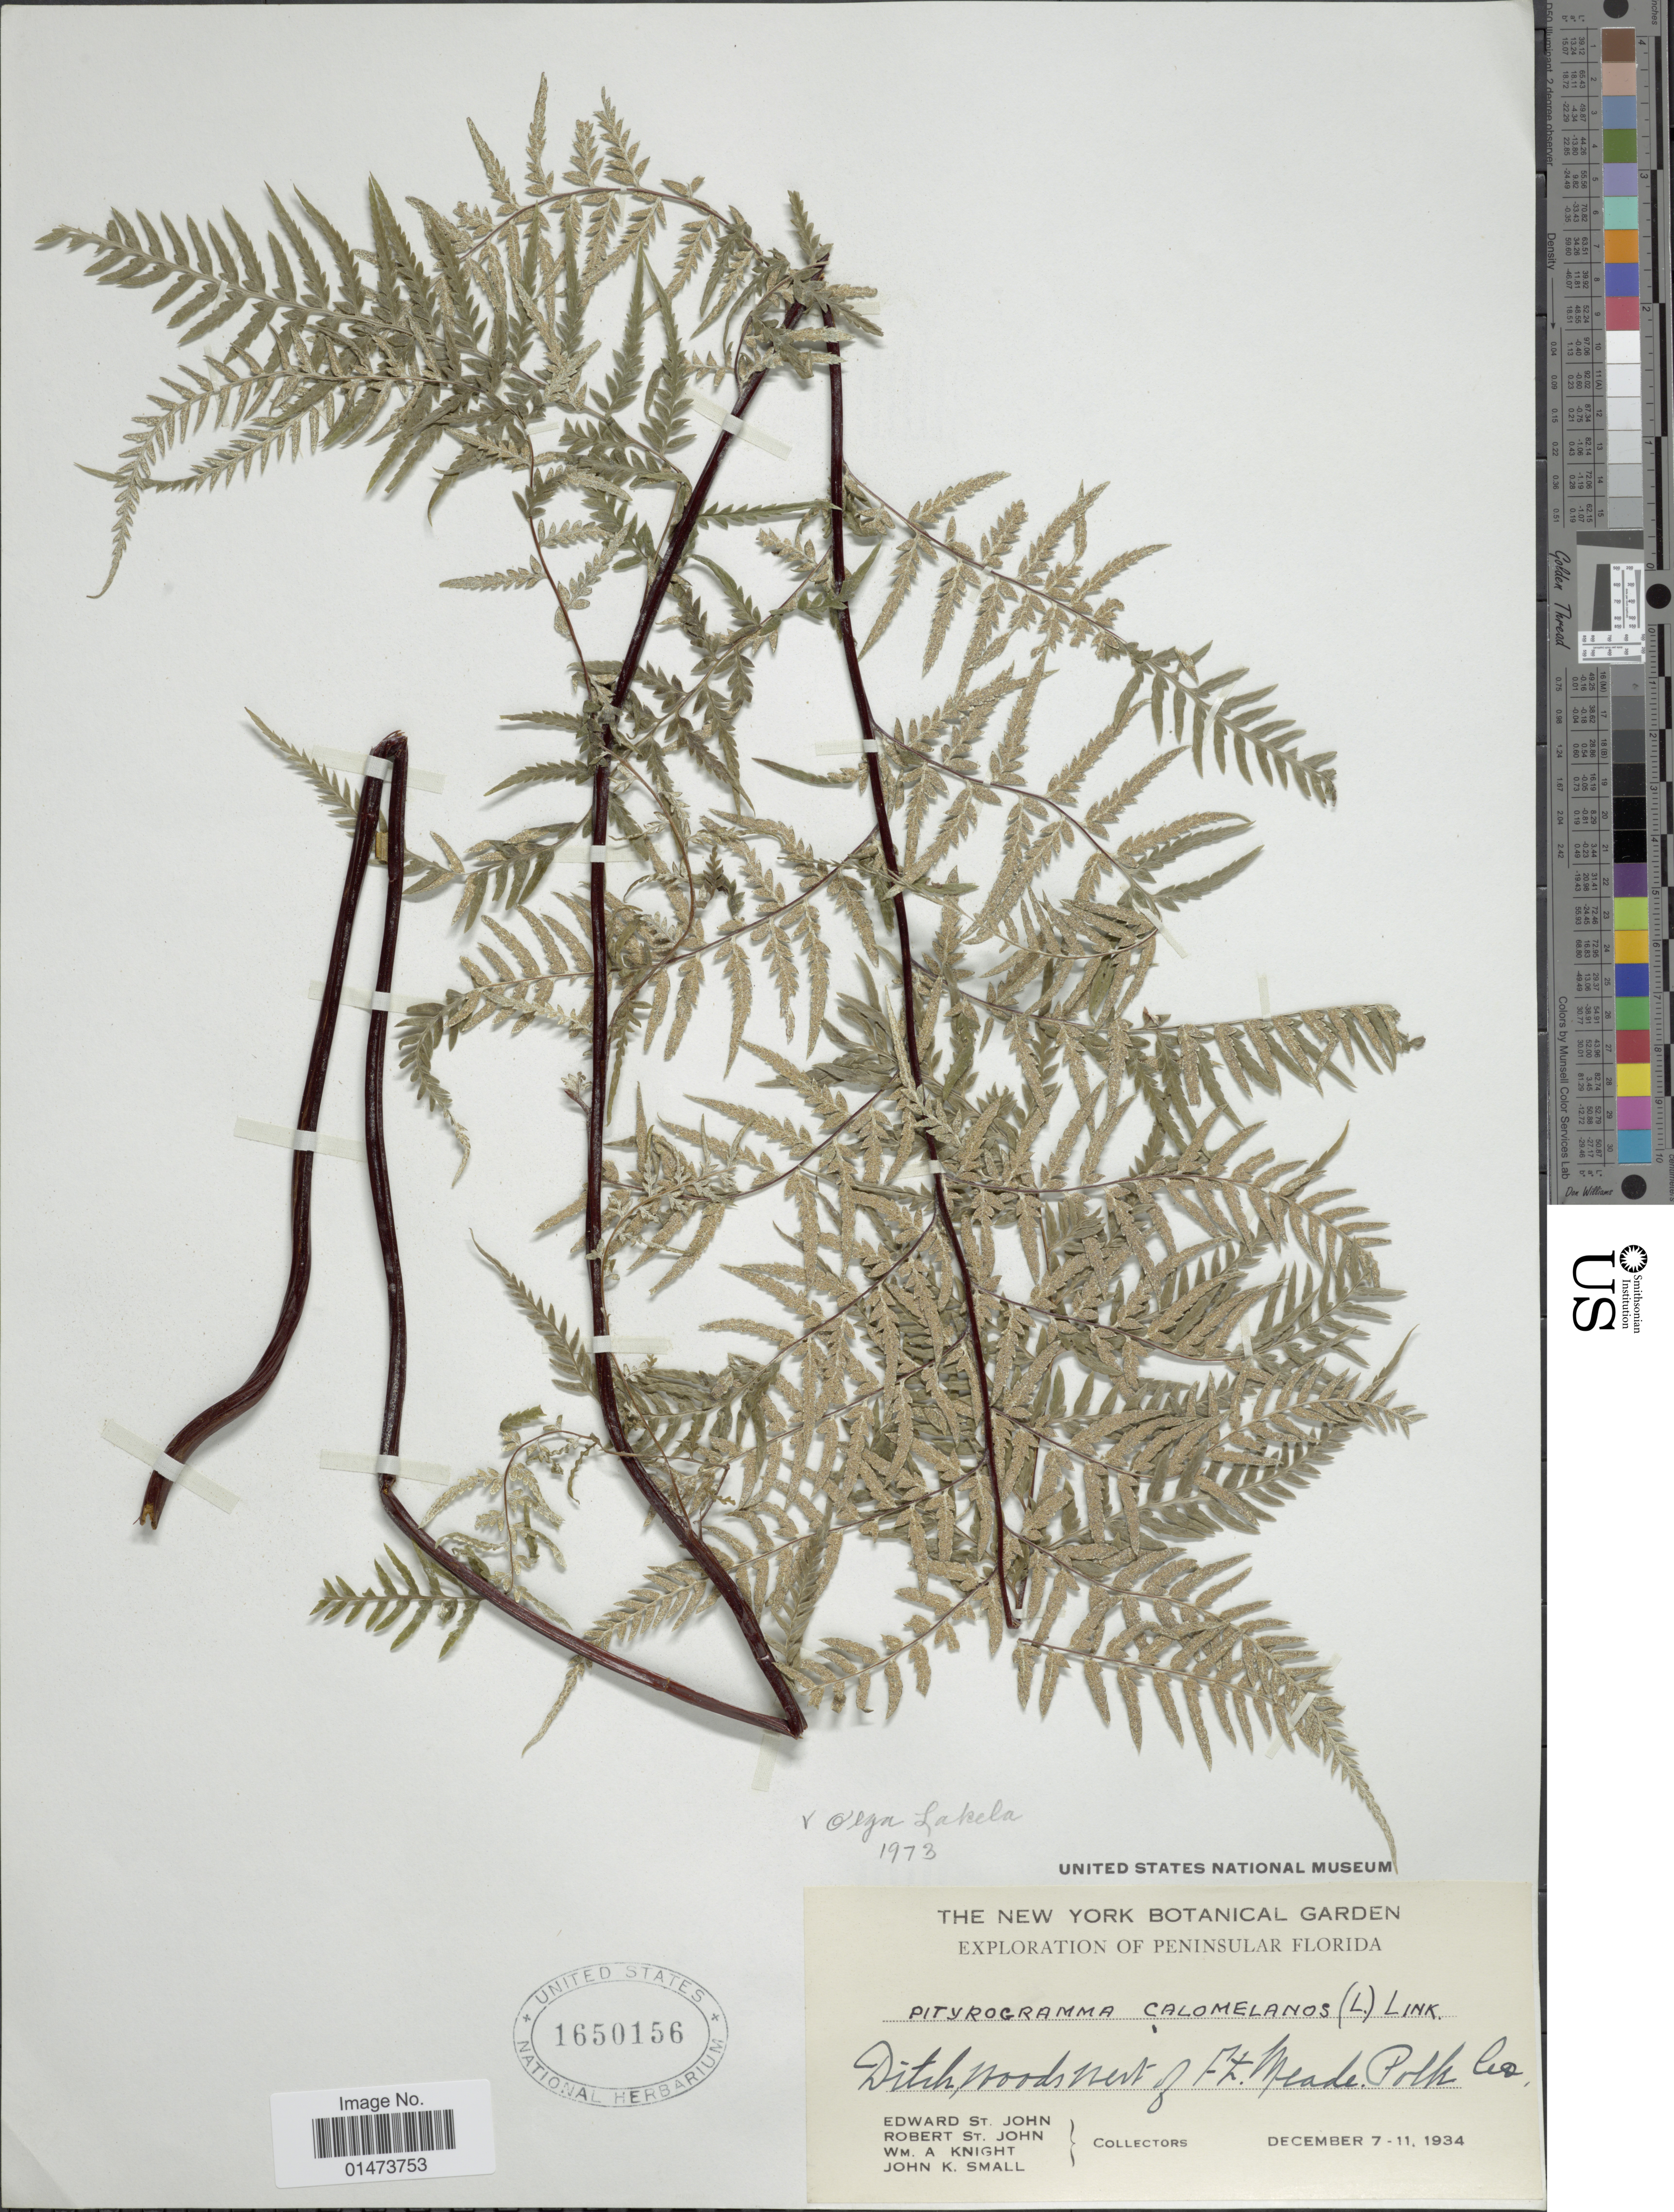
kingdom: Plantae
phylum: Tracheophyta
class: Polypodiopsida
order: Polypodiales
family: Pteridaceae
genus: Pityrogramma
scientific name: Pityrogramma calomelanos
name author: (L.) Link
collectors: E. P. St. John, R. P. St. John, W. Knight & J. K. Small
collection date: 1934-12-07/1934-12-11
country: United States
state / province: Florida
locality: Peninsular Florida, Ditch Moods north of Ft. Meade, Polk Co.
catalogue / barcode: US 1650156